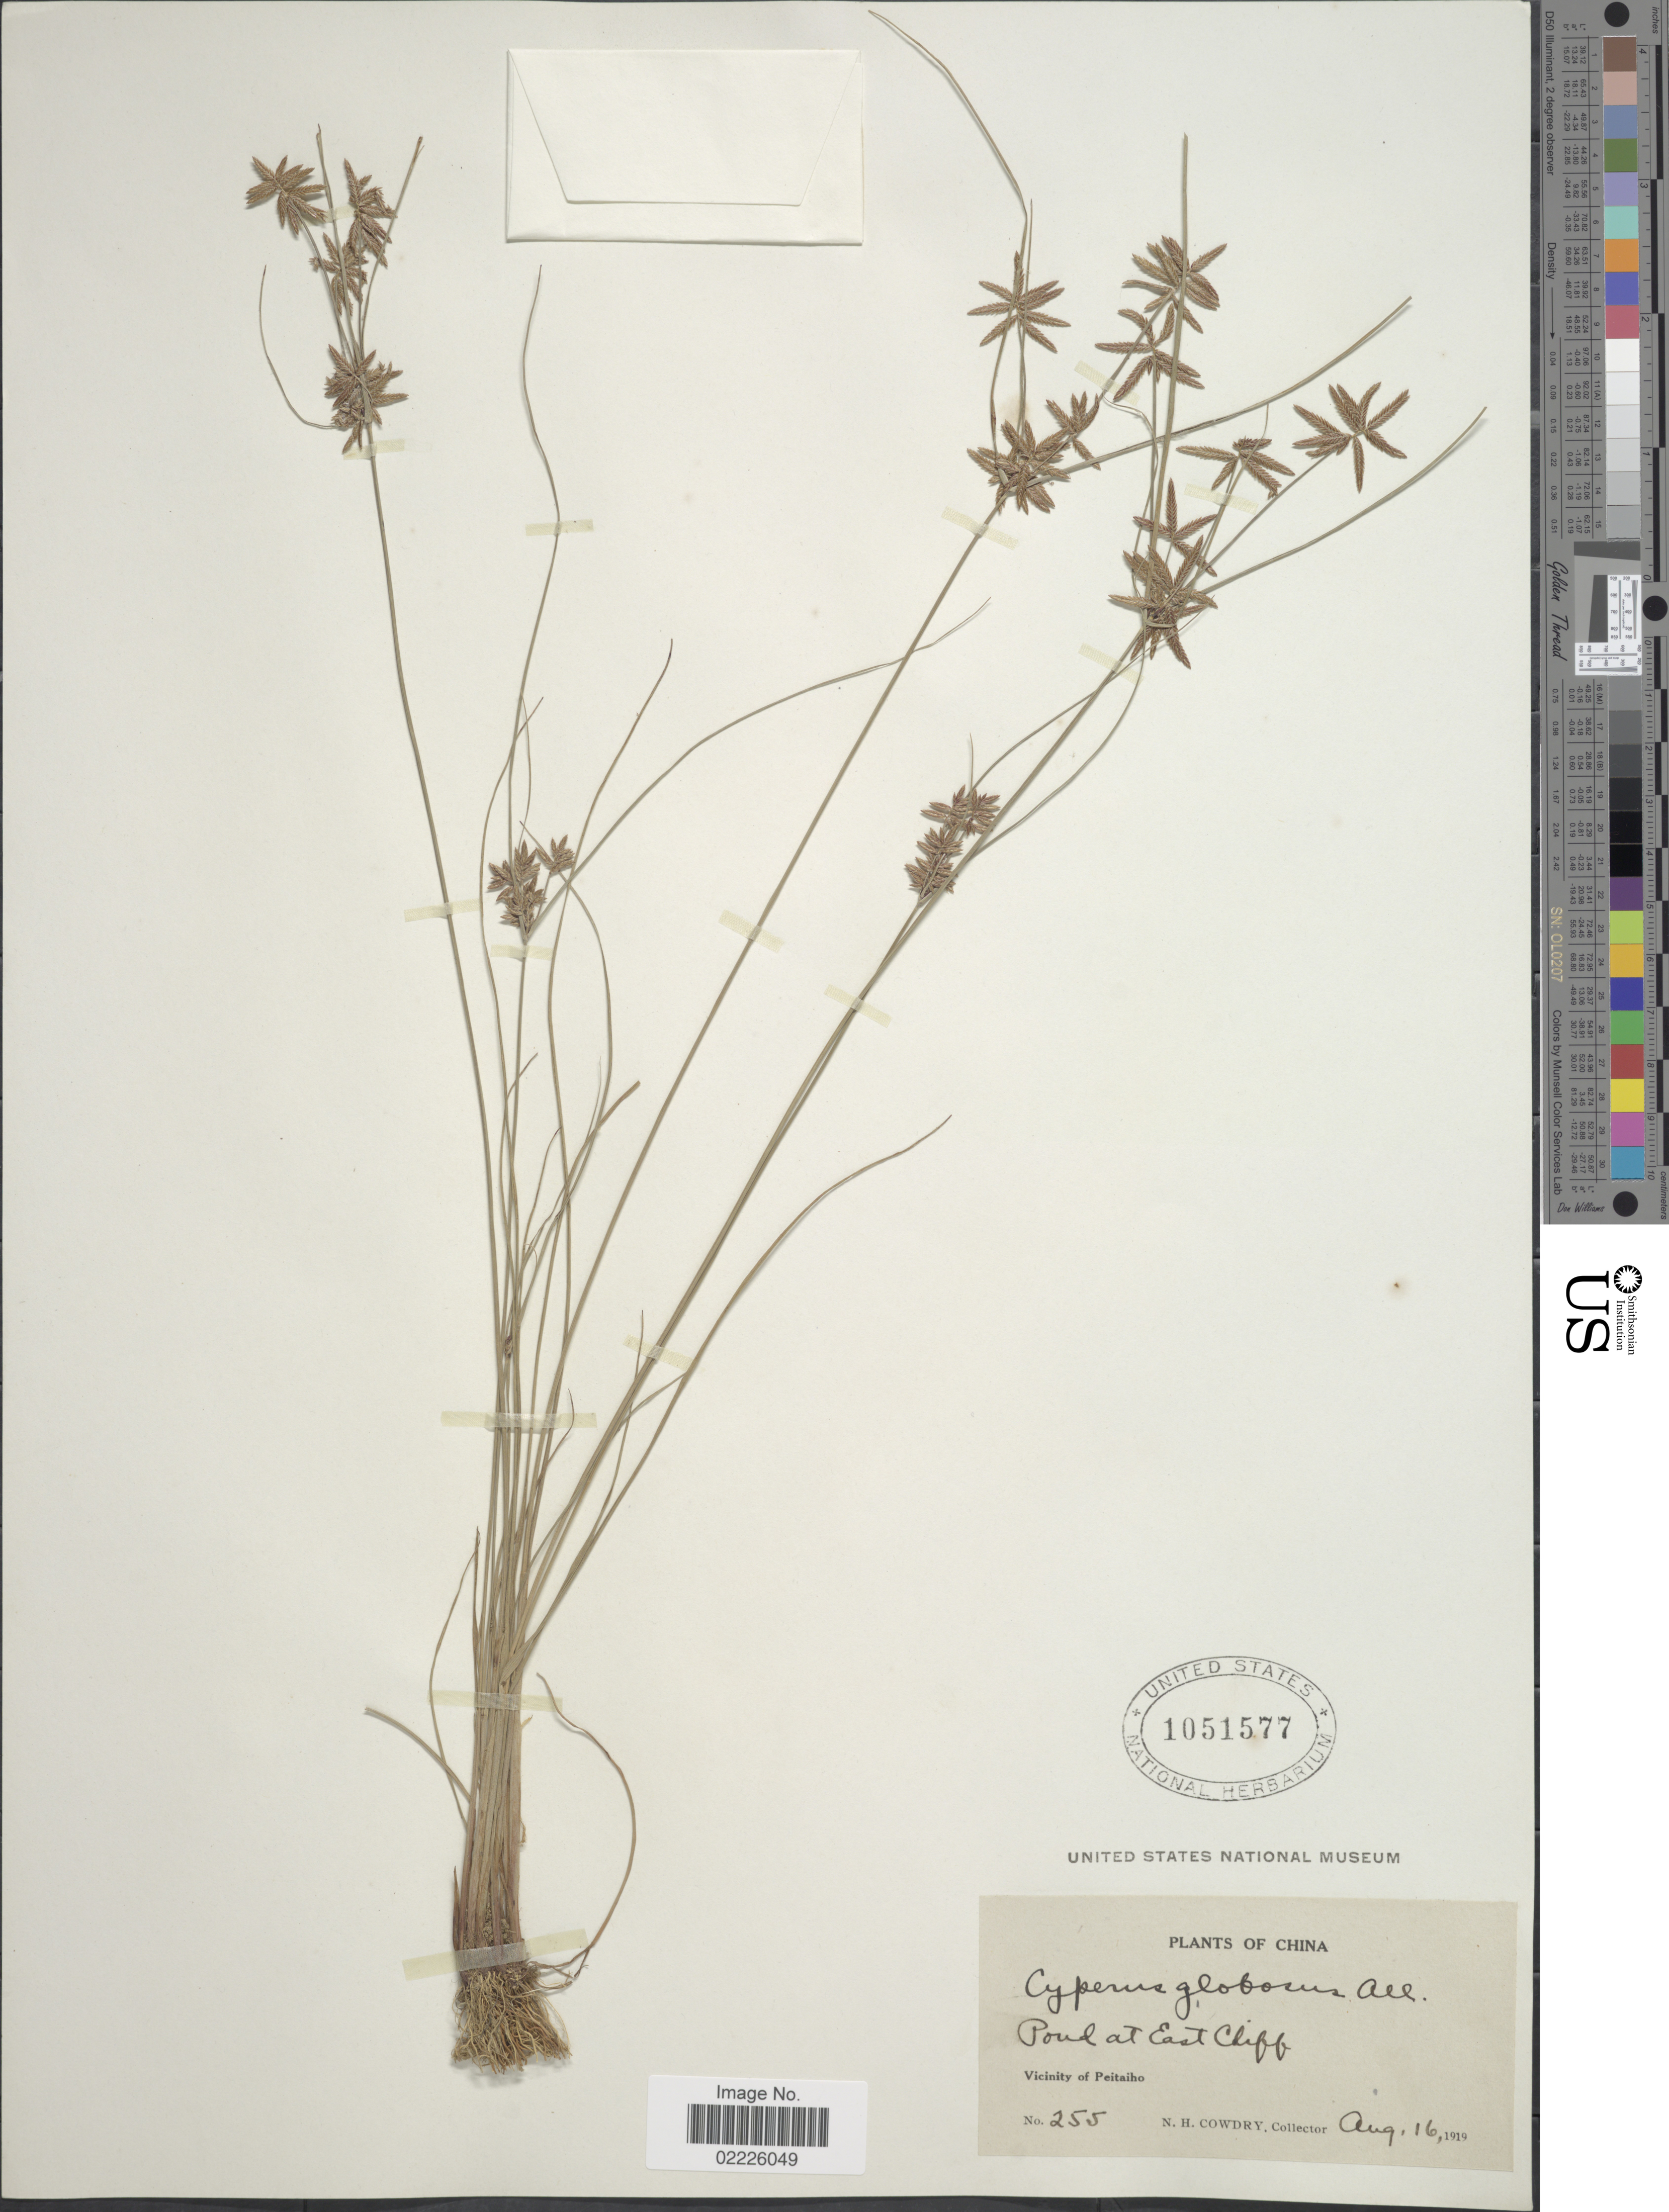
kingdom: Plantae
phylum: Tracheophyta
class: Liliopsida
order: Poales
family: Cyperaceae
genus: Cyperus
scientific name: Cyperus flavidus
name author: Retz.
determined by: Strong, Mark T., (BOT), Smithsonian Institution - National Museum of Natural History (UNITED STATES)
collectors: N. H. Cowdry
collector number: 255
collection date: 1919-08-16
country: China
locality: Vicinity of Peitaiho, Pond at East Cliff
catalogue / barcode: US 1051577